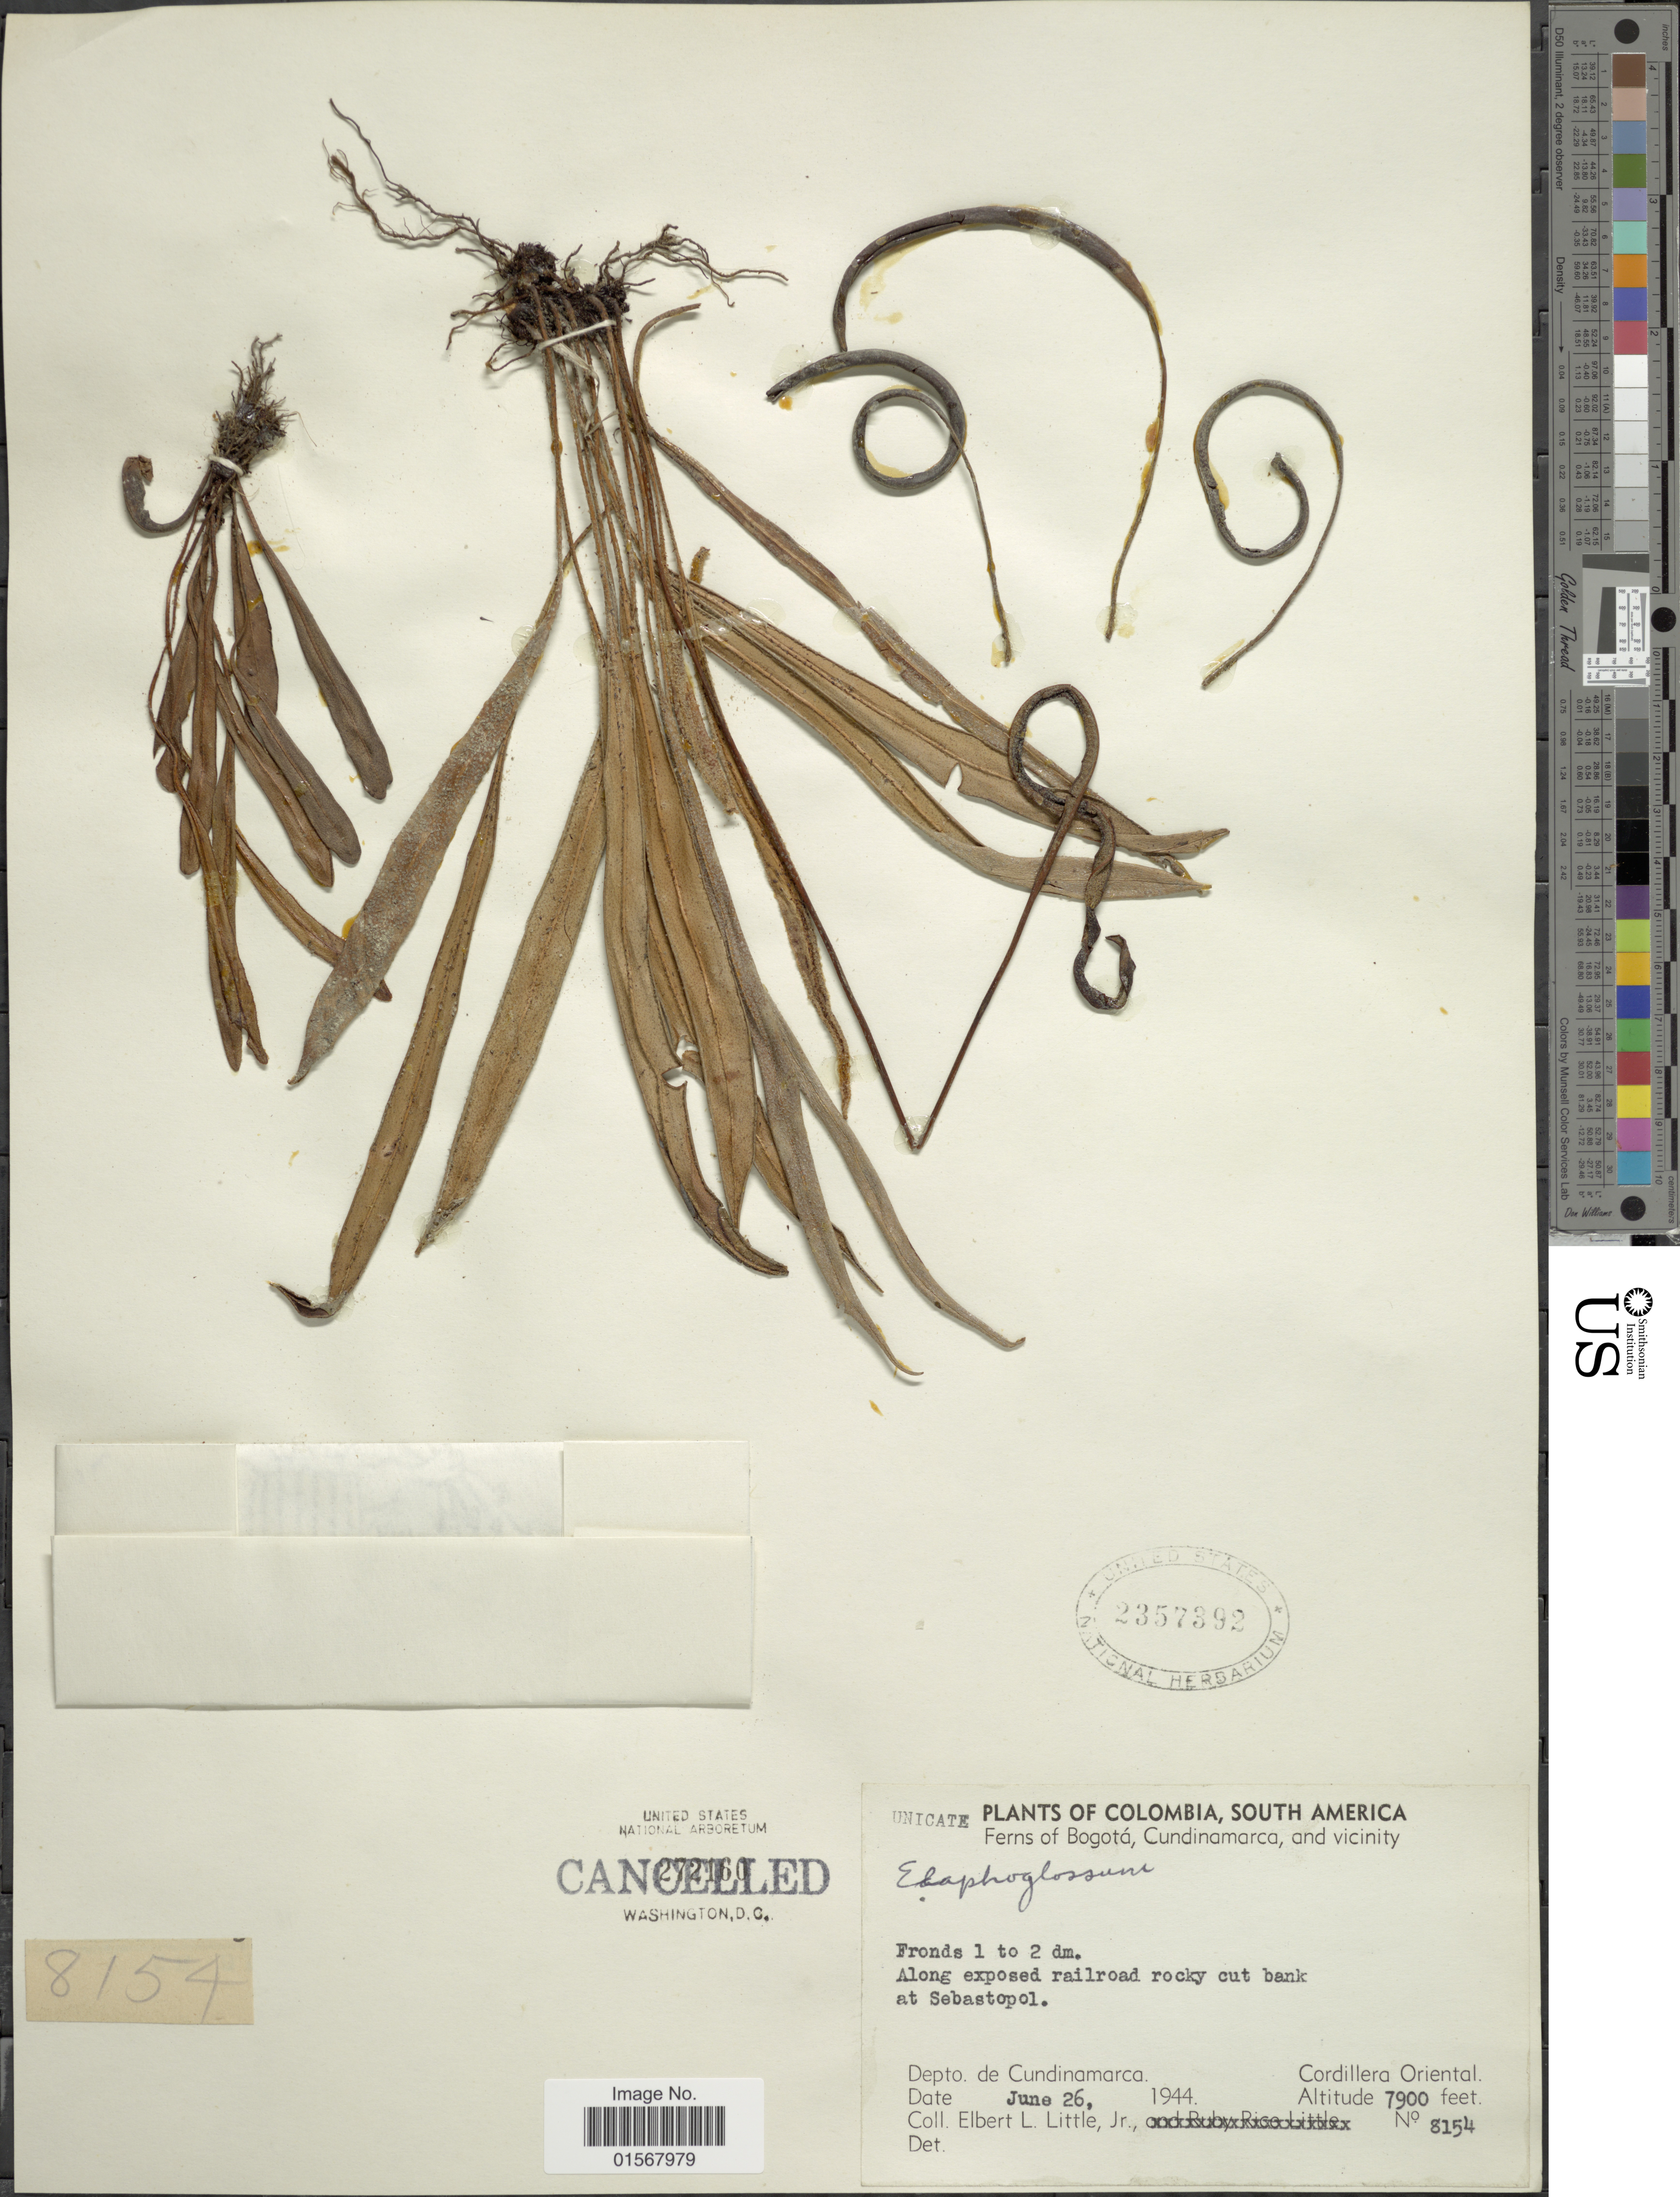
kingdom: Plantae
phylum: Tracheophyta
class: Polypodiopsida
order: Polypodiales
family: Dryopteridaceae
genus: Elaphoglossum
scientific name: Elaphoglossum sp.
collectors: E. L. Little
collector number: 8154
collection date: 1944-06-26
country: Colombia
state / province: Cundinamarca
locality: Cundinamarca and vicinity, along exposed railroad rocky cut bank at Sebastopol, Cordillera Oriental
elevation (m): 2408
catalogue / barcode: US 2357392